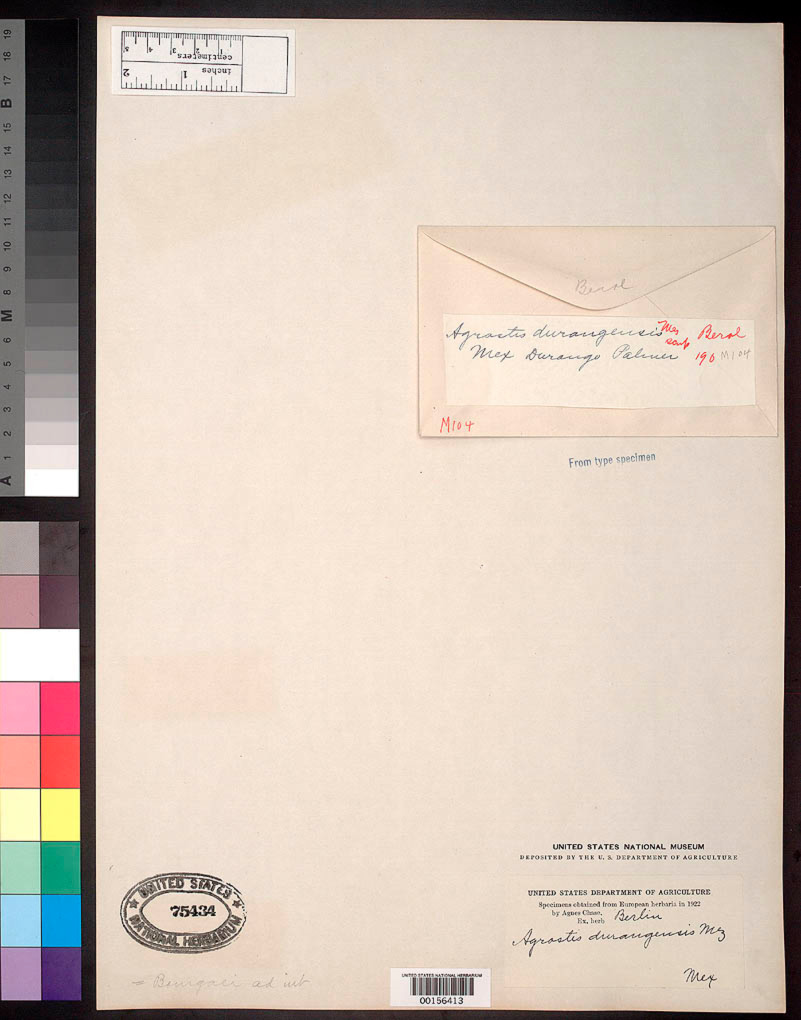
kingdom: Plantae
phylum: Tracheophyta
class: Liliopsida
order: Poales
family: Poaceae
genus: Agrostis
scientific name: Agrostis durangensis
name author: Mez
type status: Type Fragment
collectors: E. Palmer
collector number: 190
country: Mexico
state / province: Durango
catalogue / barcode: US 75434